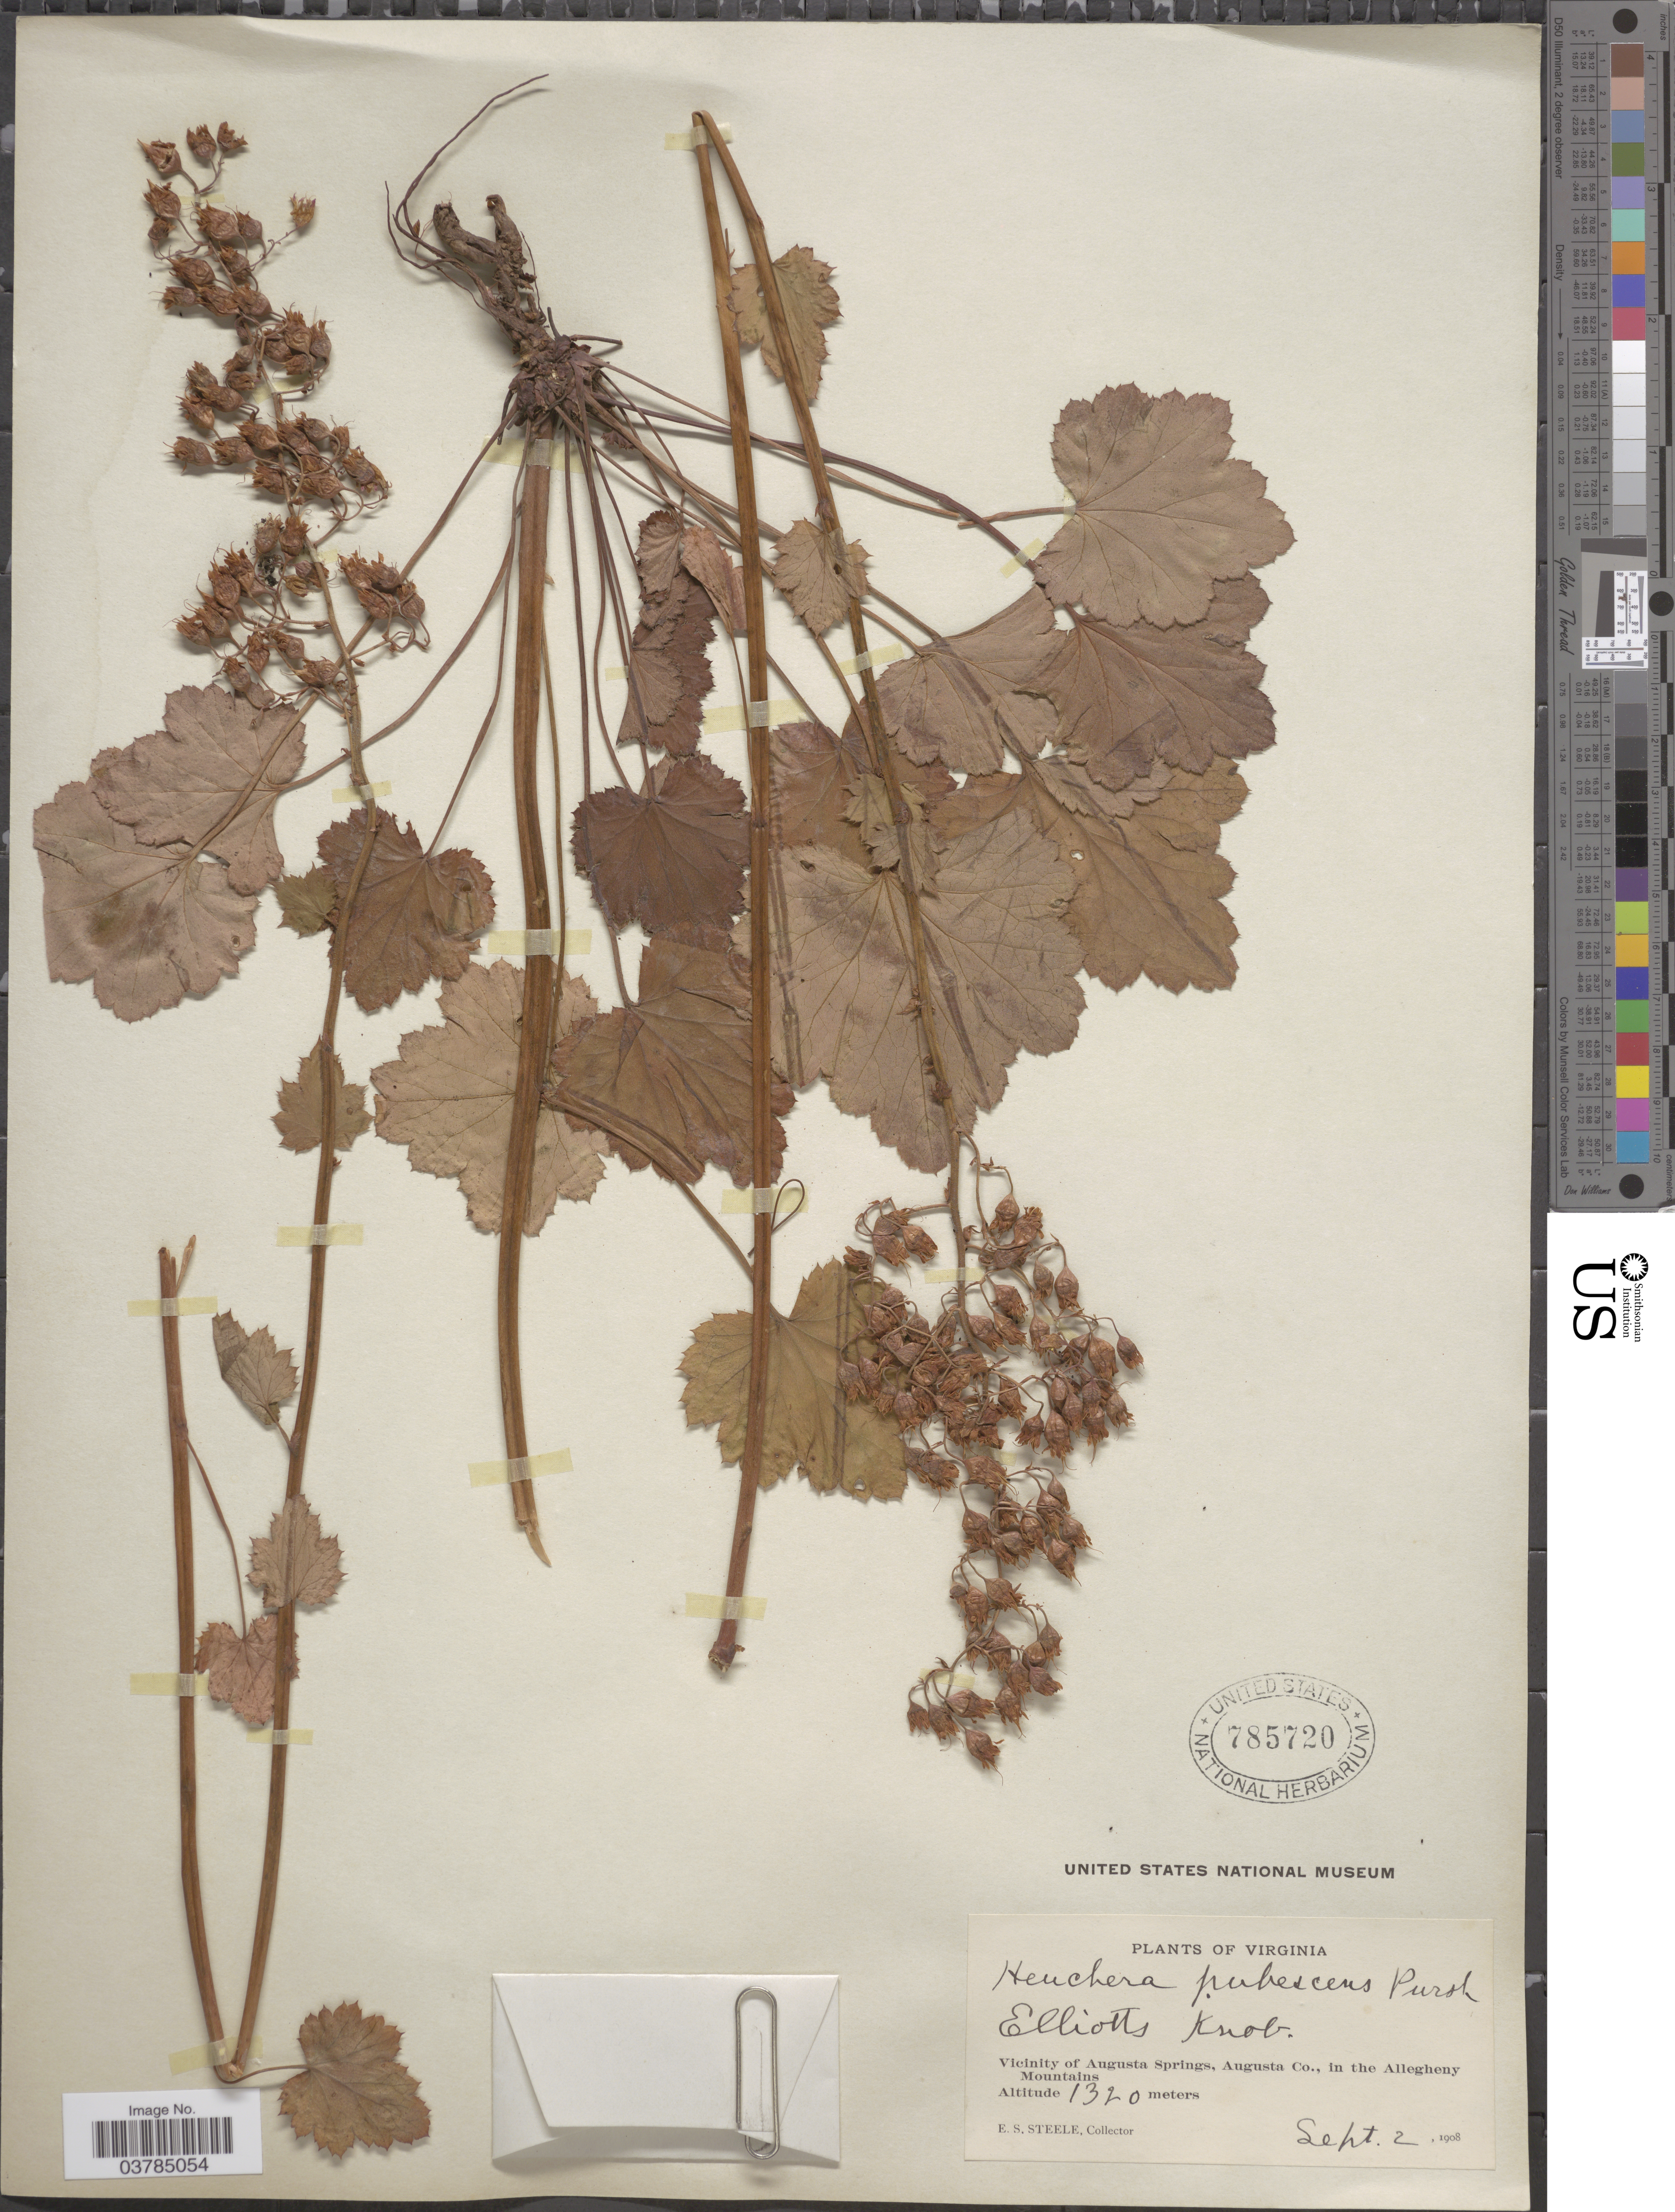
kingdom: Plantae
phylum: Tracheophyta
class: Magnoliopsida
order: Saxifragales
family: Saxifragaceae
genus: Heuchera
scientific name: Heuchera pubescens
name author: Pursh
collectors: E. Steele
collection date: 1908-09-02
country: United States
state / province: Virginia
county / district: Augusta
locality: Elliotts Knob. Vicinity of Augusta Springs, Augusta Co., in the Allegheny Mountains.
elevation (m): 1320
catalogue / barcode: US 785720